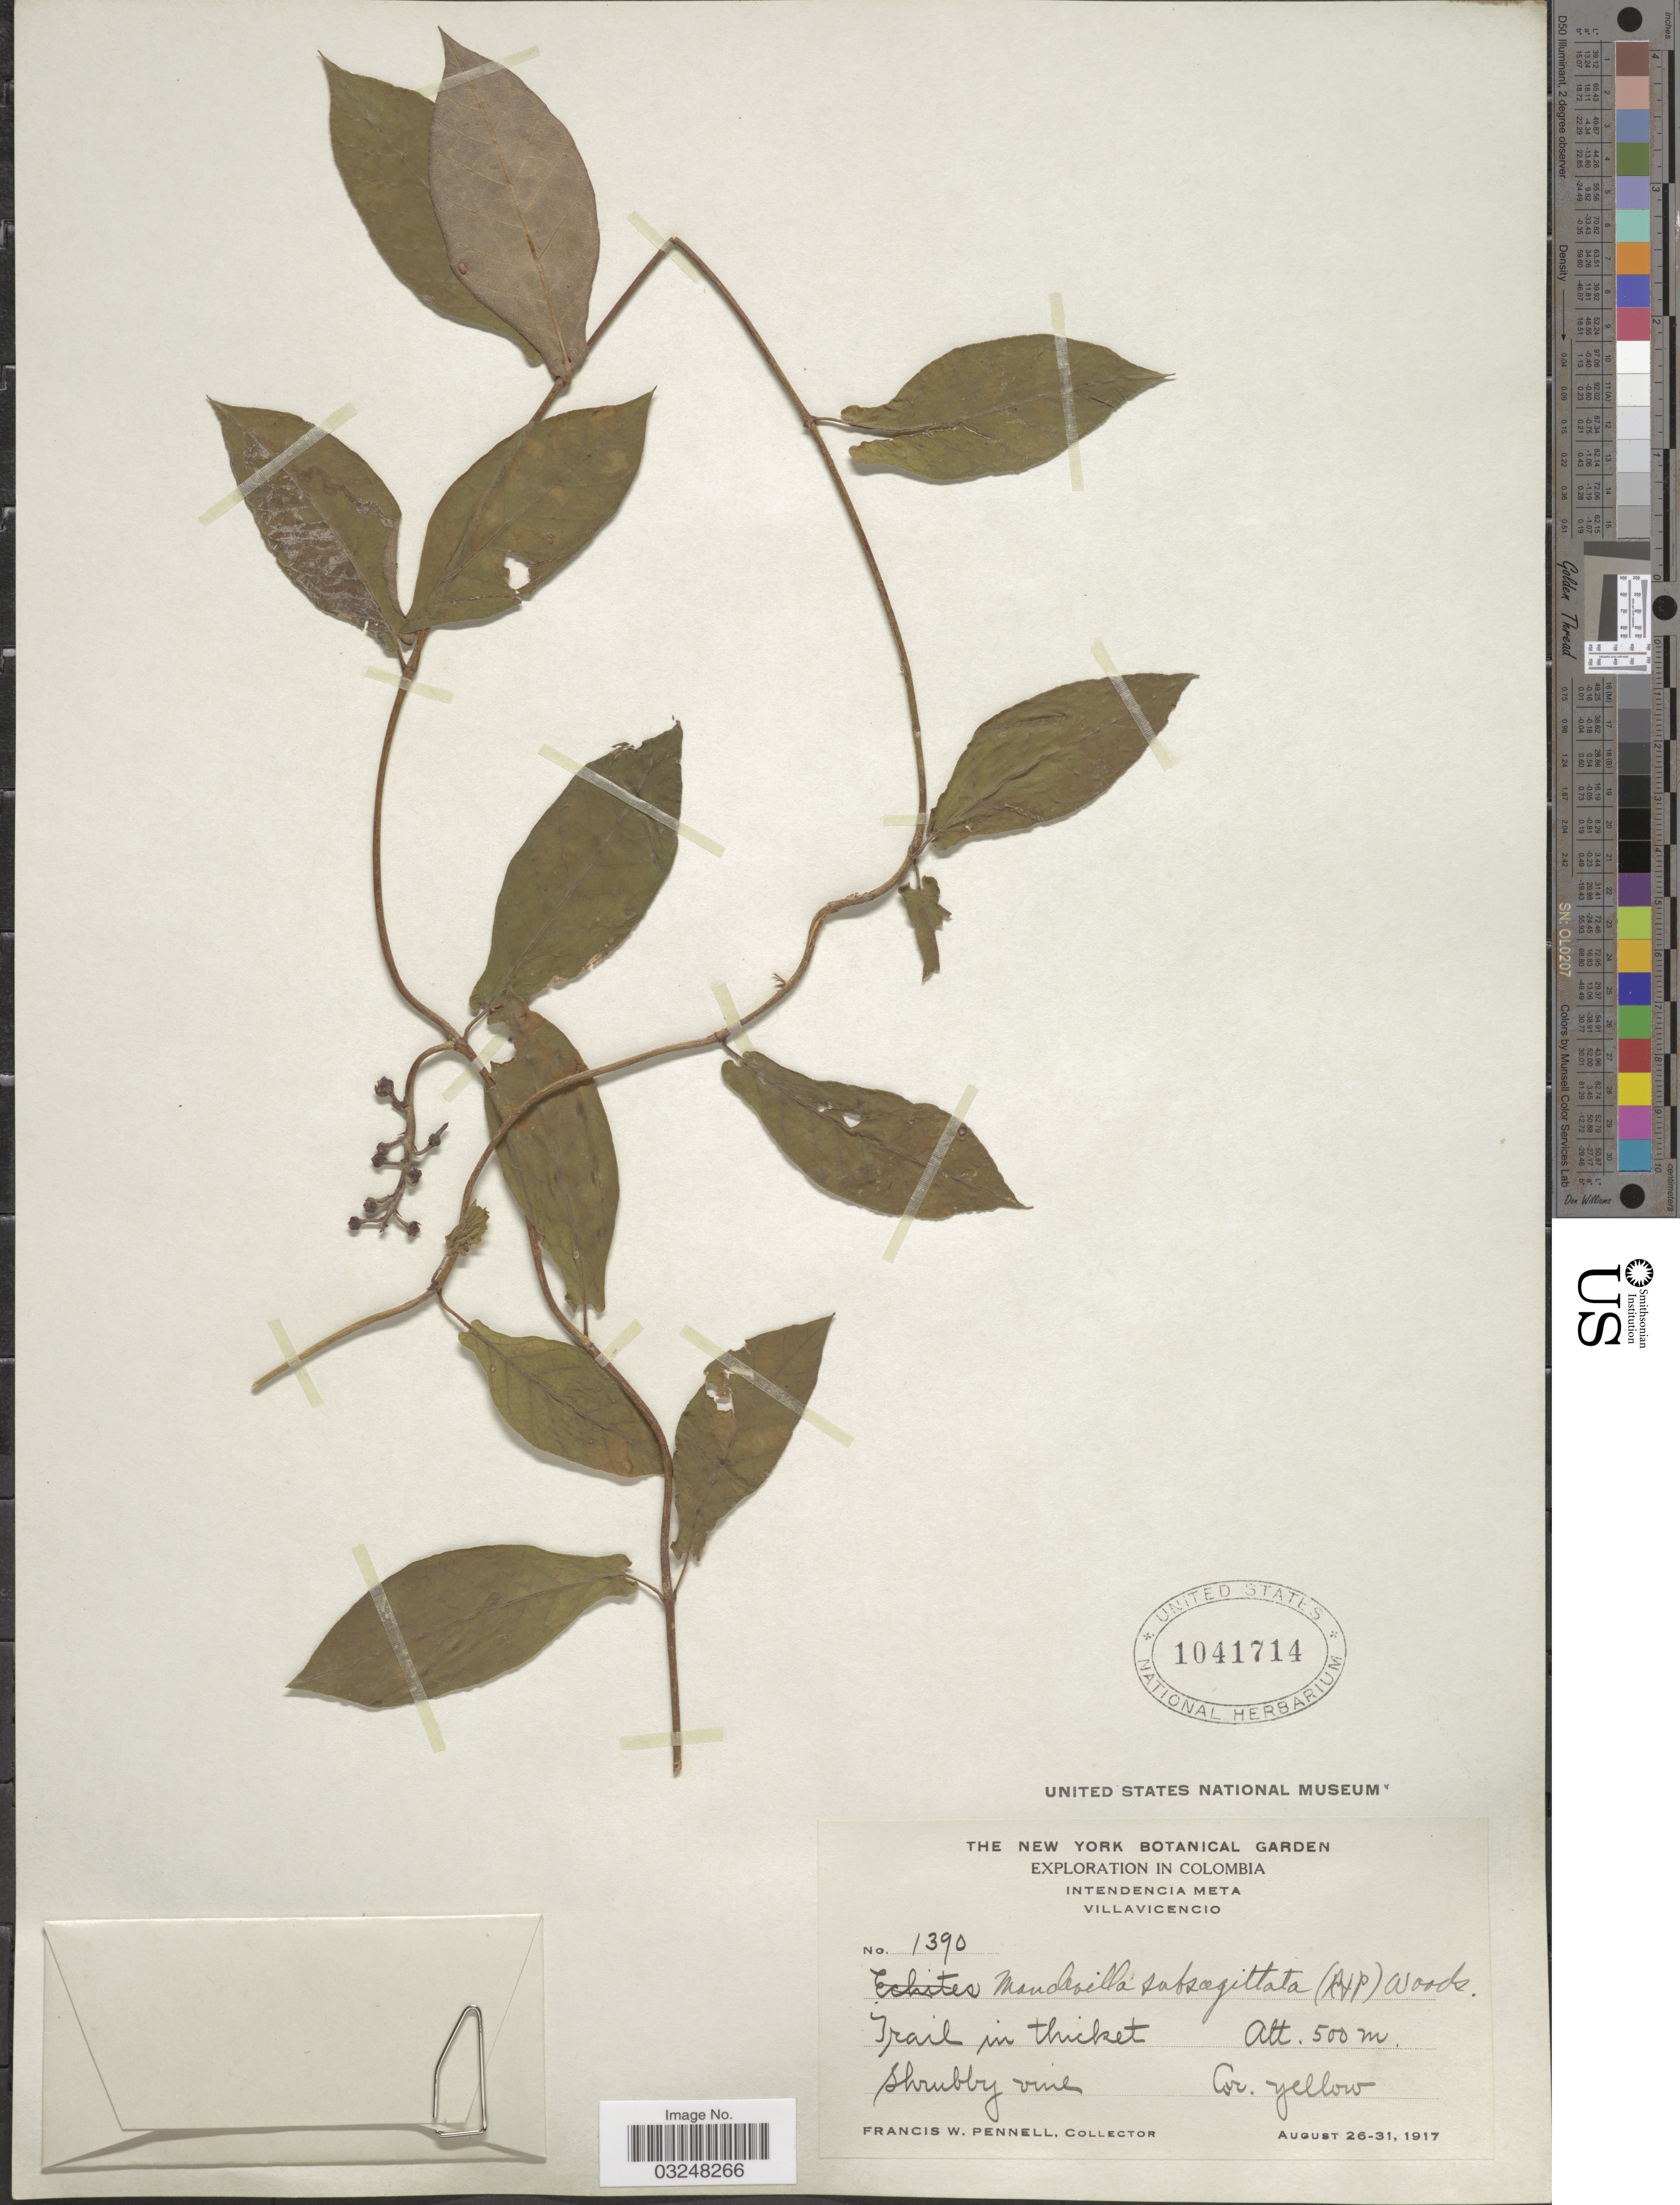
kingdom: Plantae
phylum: Tracheophyta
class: Magnoliopsida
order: Gentianales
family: Apocynaceae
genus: Mandevilla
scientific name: Mandevilla subsagittata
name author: (Ruiz & Pav.) Woodson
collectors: F. W. Pennell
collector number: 1390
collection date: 1917-08-26/1917-08-31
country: Colombia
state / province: Meta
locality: Intendencia Meta. Villavicencio.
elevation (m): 500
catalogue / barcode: US 1041714